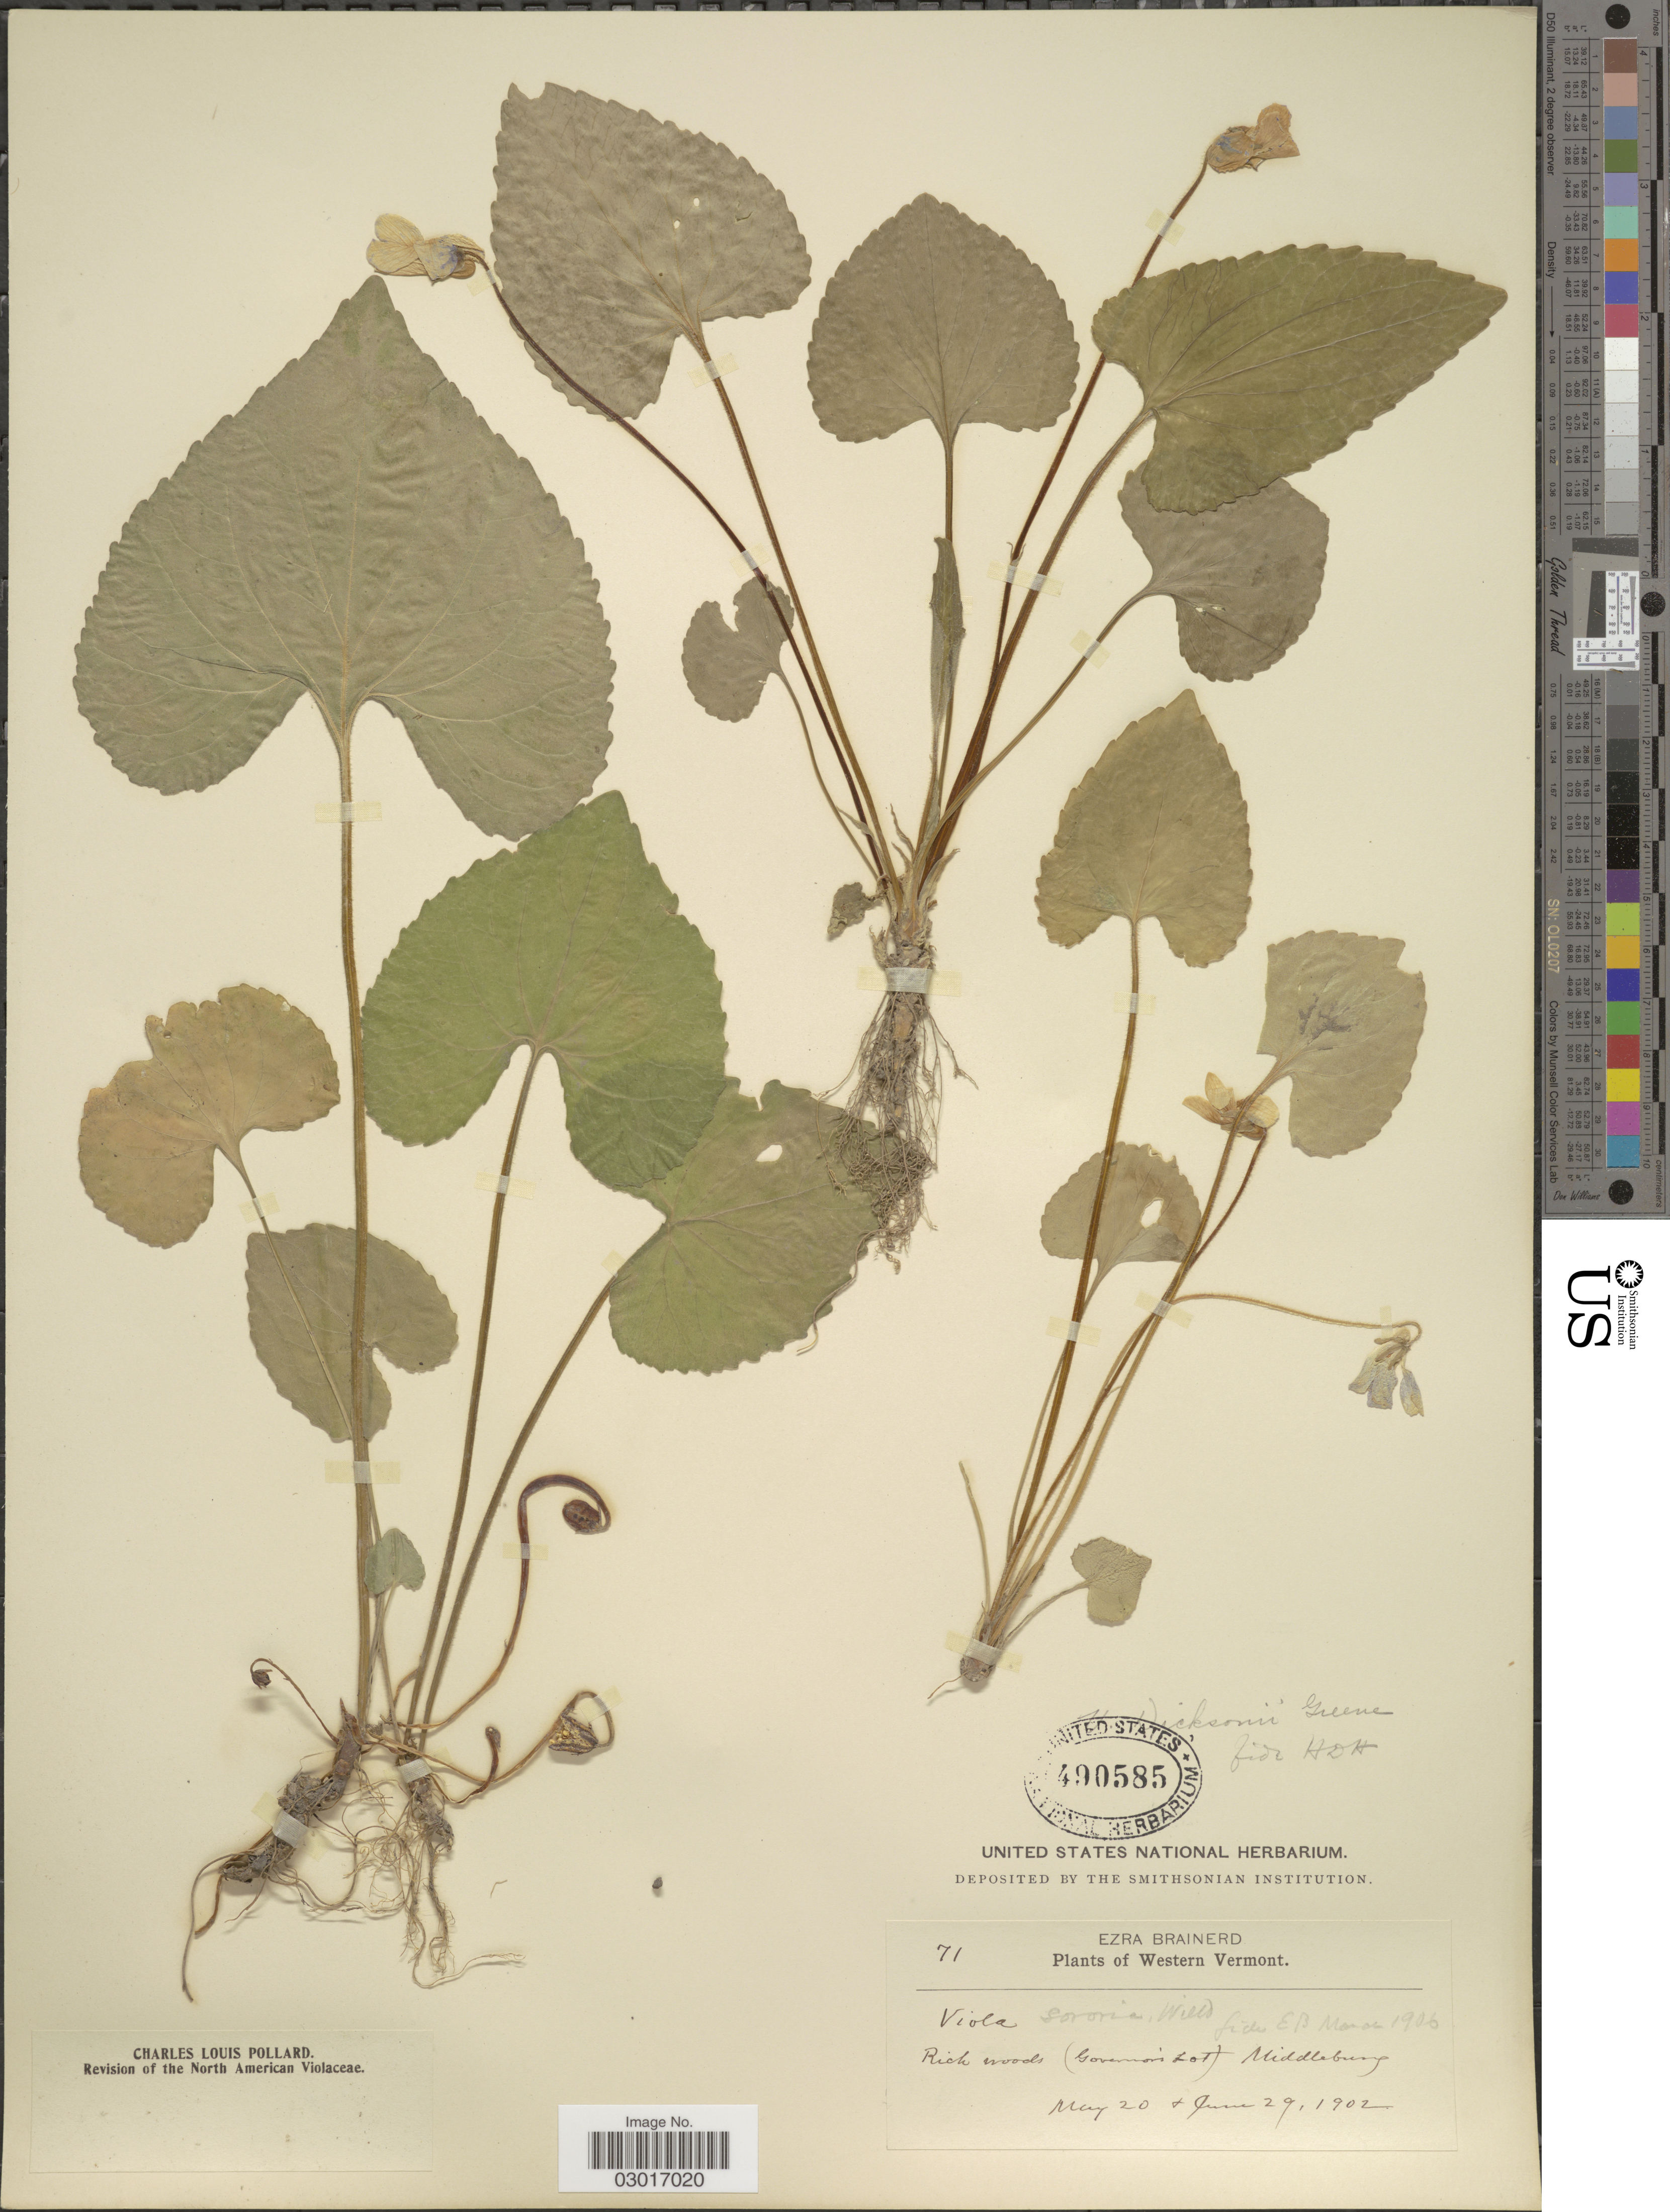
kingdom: Plantae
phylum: Tracheophyta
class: Magnoliopsida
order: Malpighiales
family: Violaceae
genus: Viola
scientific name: Viola sororia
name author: Willd.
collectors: E. Brainerd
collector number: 71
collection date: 1902-05-20/1902-06-29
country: United States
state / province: Vermont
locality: Western Vermont. Rich woods (Govemois Lot) Middlebury.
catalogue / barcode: US 490585